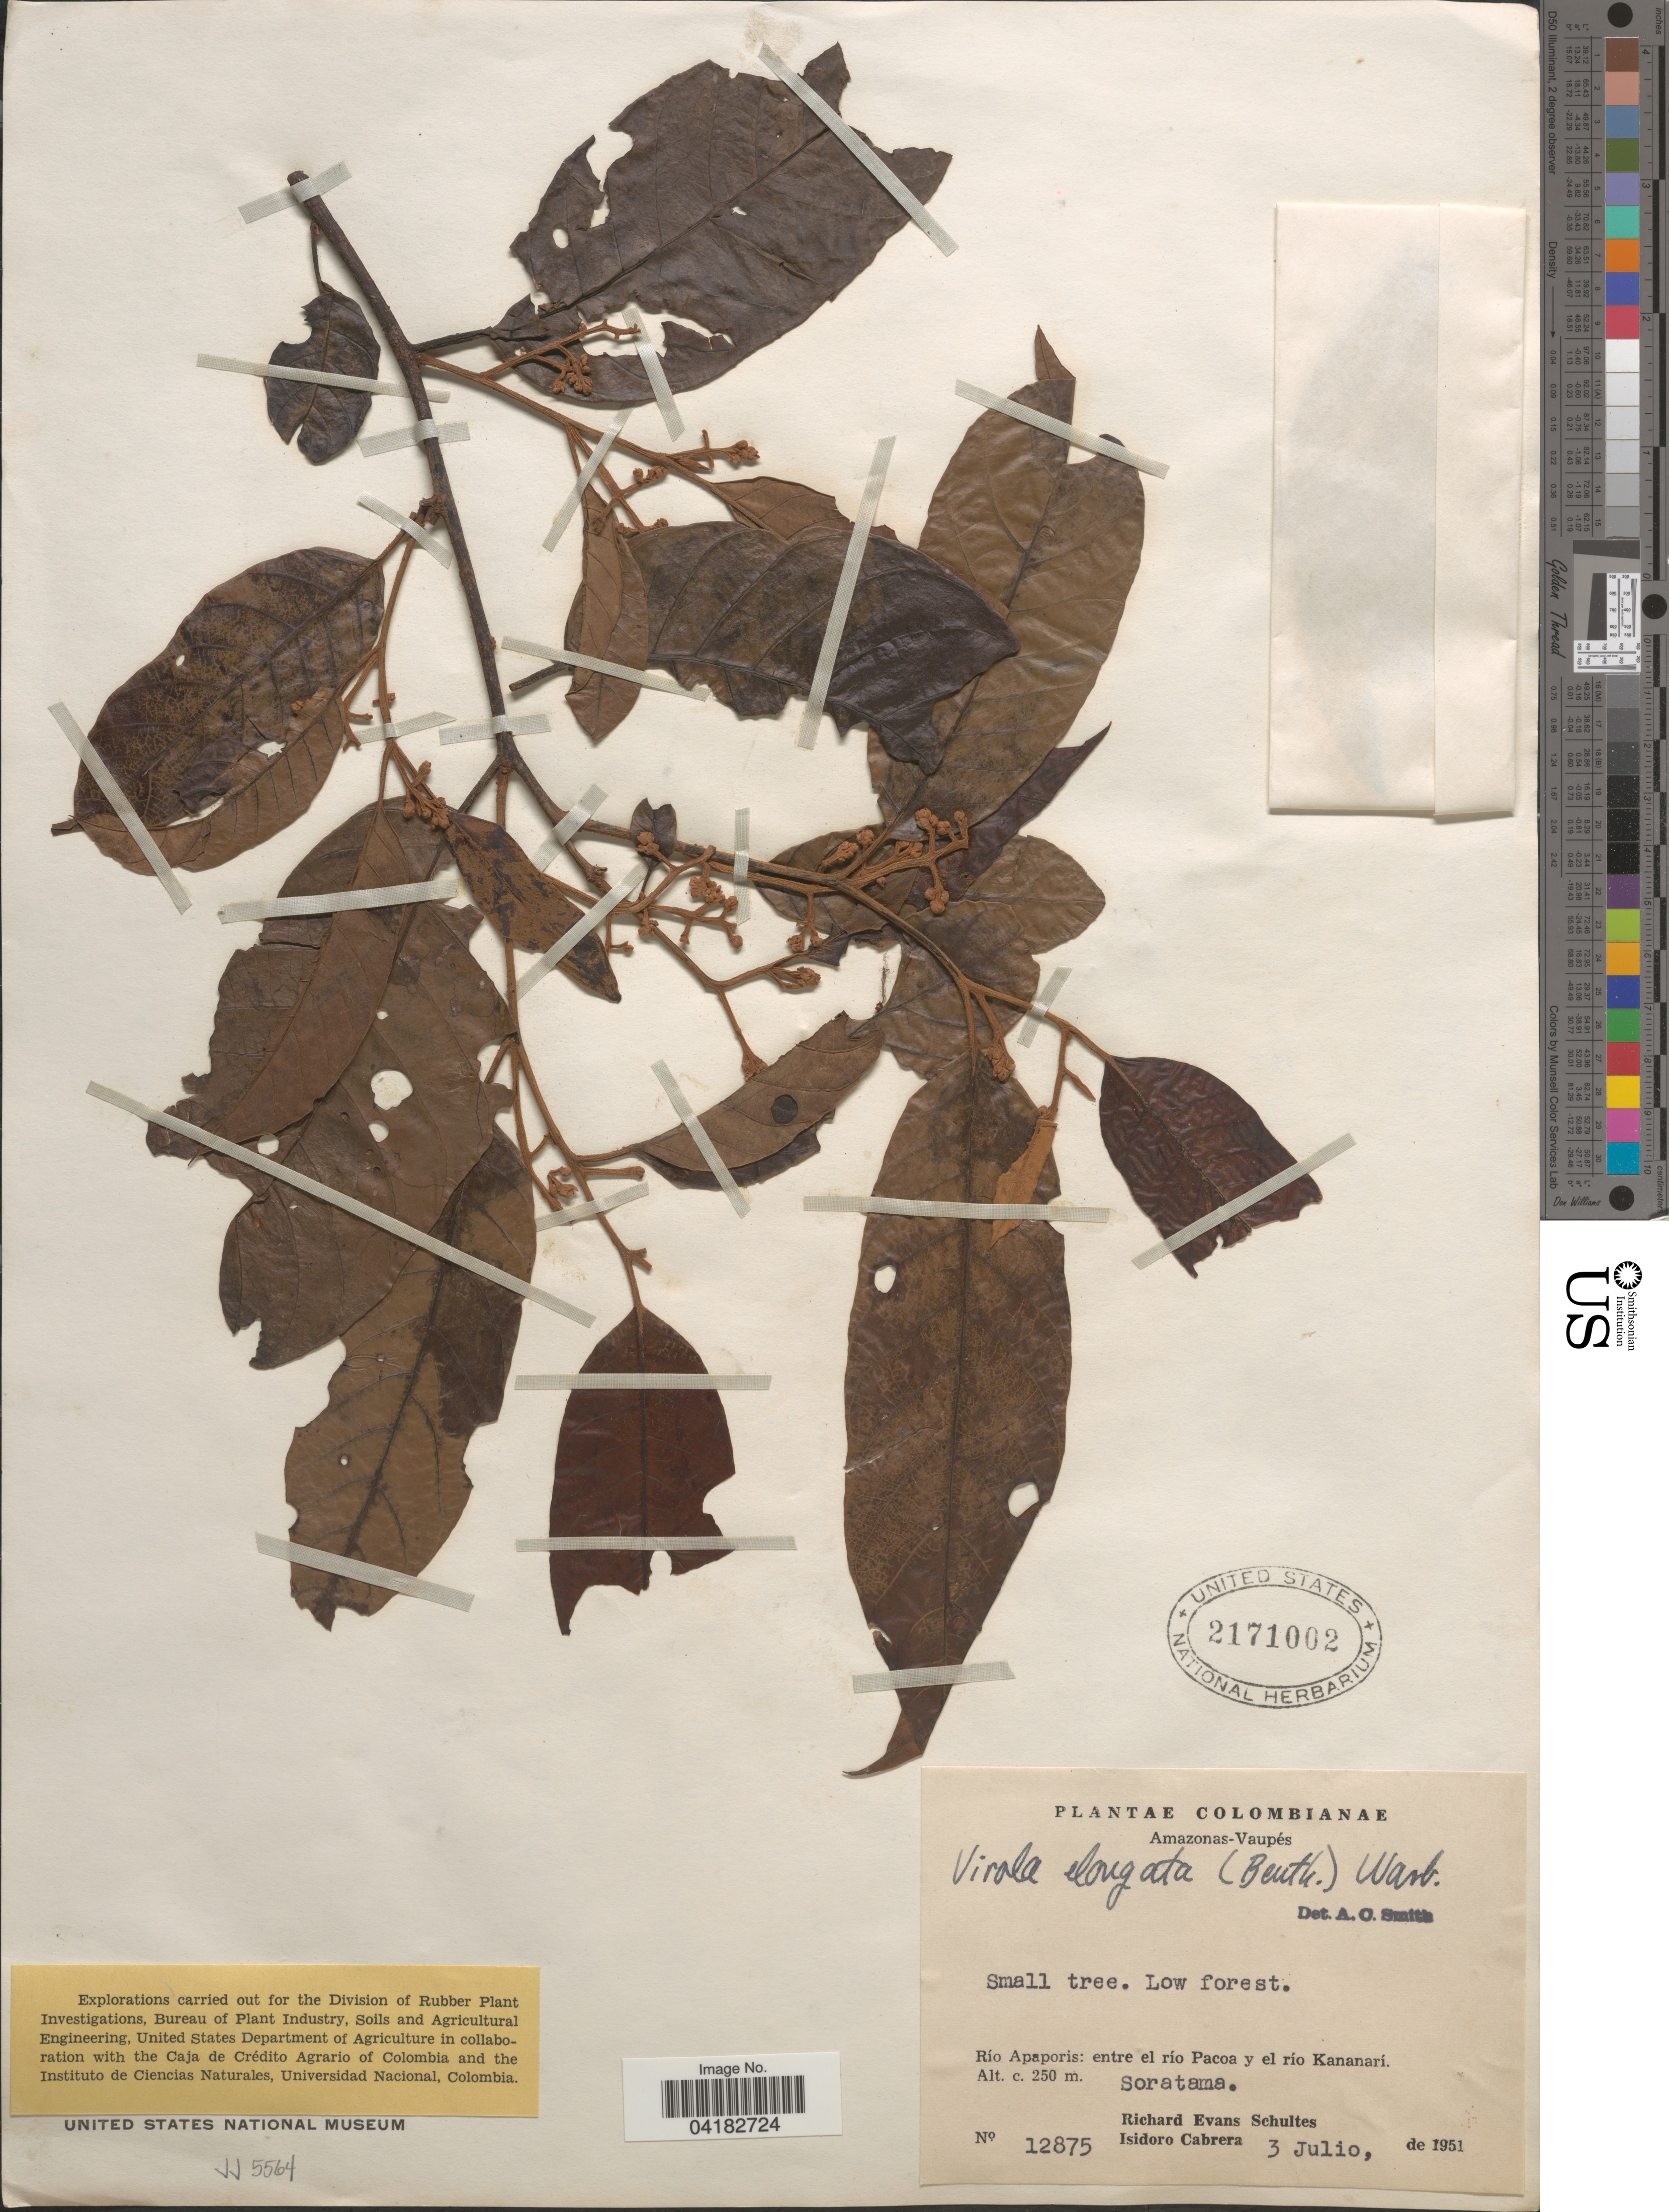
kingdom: Plantae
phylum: Tracheophyta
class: Magnoliopsida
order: Magnoliales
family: Myristicaceae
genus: Virola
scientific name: Virola elongata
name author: (Benth.) Warb.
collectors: R. E. Schultes & I. Cabrera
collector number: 12875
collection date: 1951-07-03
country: Colombia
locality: Amazonas-Vaupés. Río Apaporis: entre el río Pacoa y el río Kananarí. Soratama.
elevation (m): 250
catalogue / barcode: US 2171002